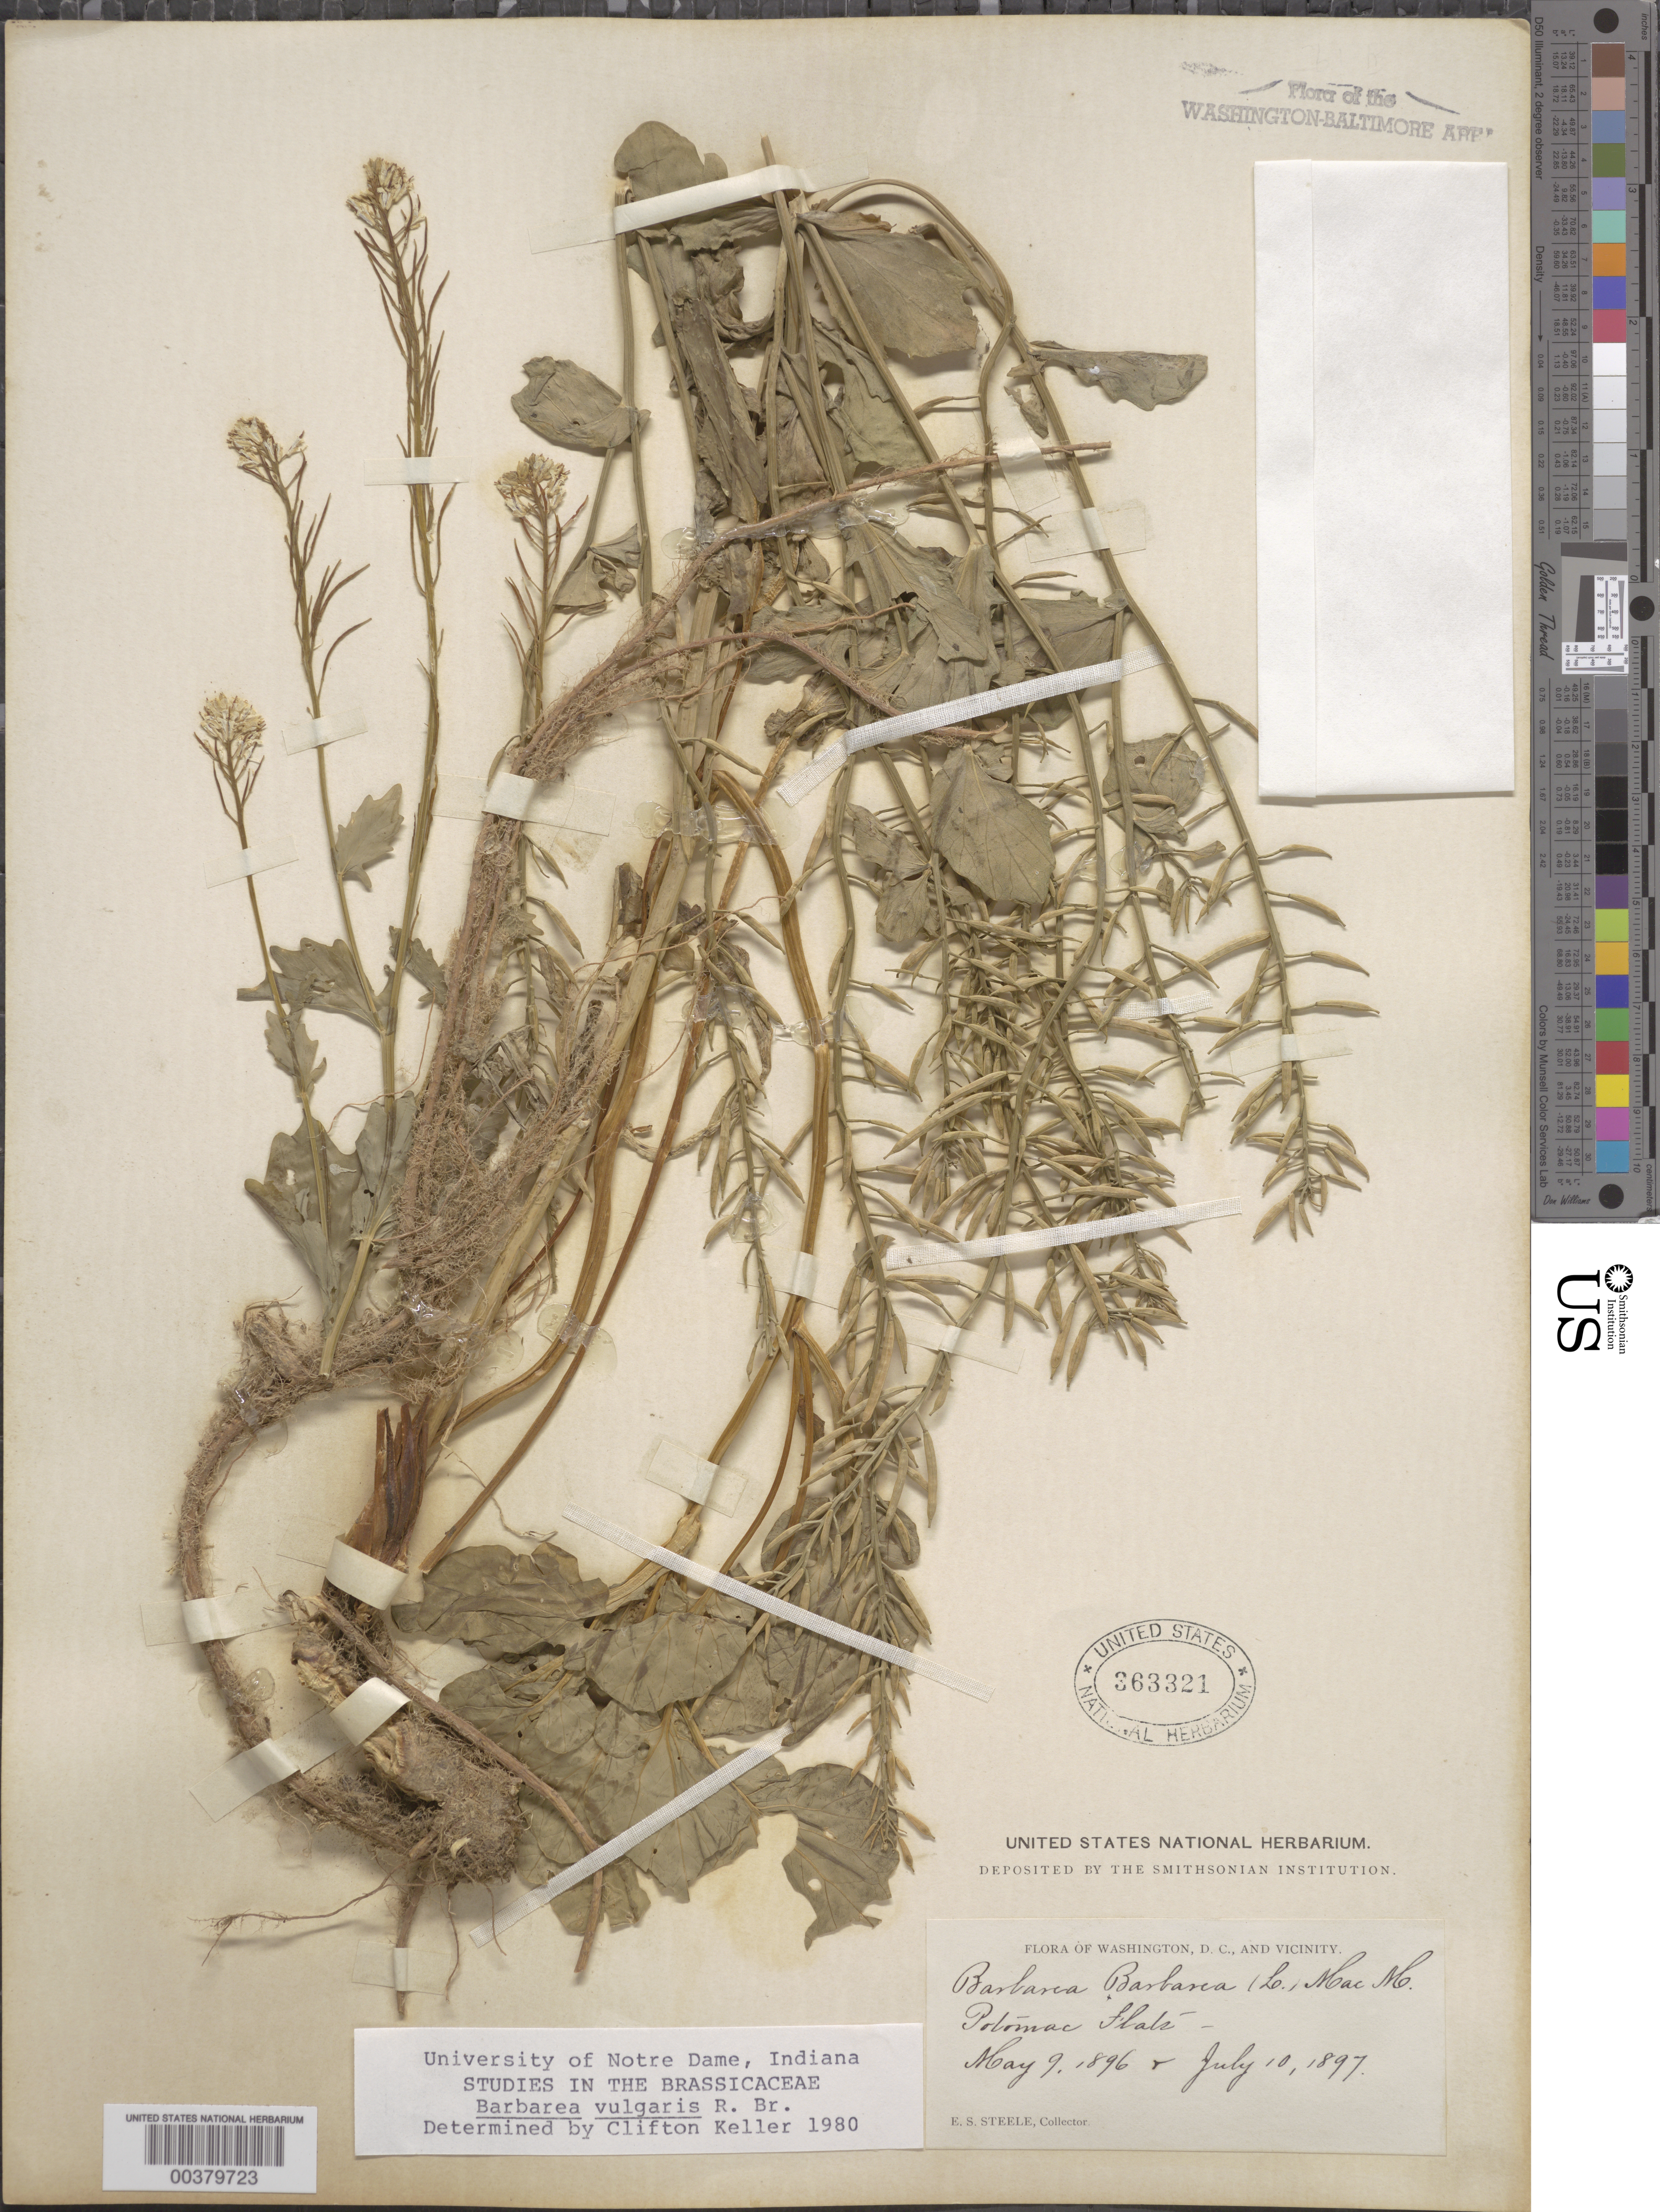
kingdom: Plantae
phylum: Tracheophyta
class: Magnoliopsida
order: Brassicales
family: Brassicaceae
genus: Barbarea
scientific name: Barbarea vulgaris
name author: W.T. Aiton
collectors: E. Steele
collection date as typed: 09 May 1896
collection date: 1896-05-09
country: United States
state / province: District of Columbia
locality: Potomac flats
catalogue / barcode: US 363321